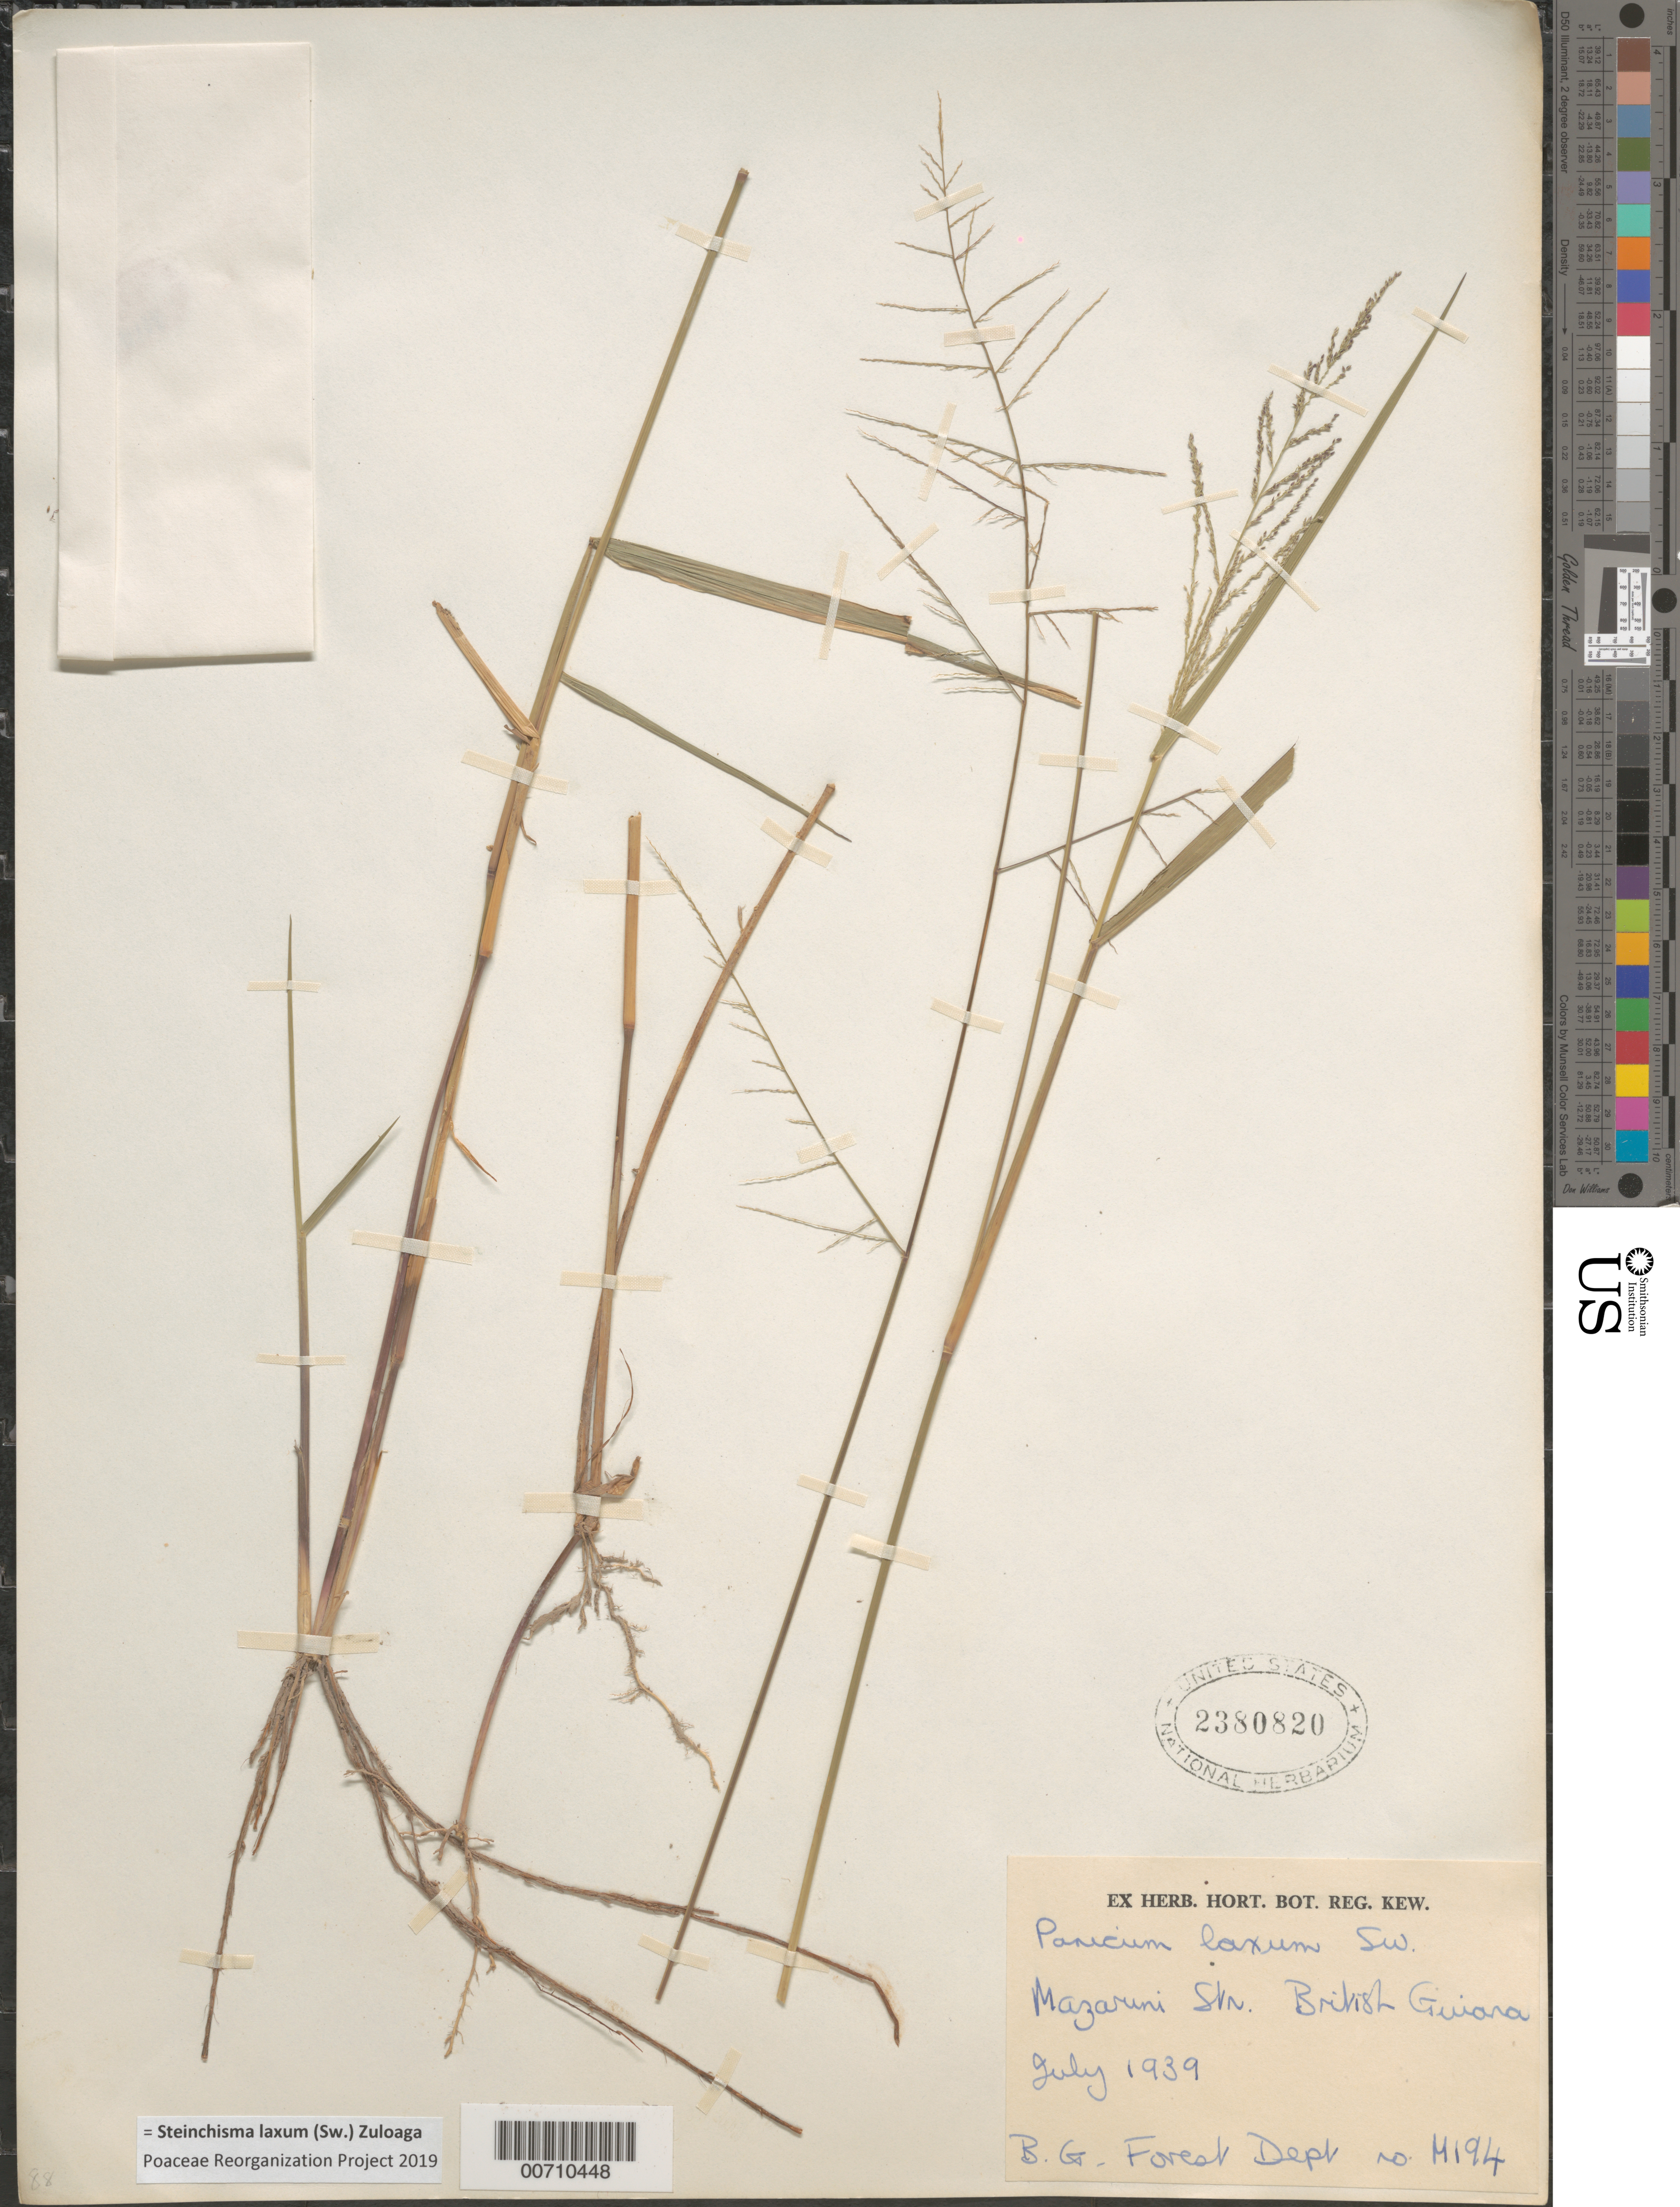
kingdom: Plantae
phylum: Tracheophyta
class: Liliopsida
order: Poales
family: Poaceae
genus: Panicum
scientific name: Panicum laxum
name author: Sw.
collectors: Forest Dept. B. G. & British Guiana Forestry Dept.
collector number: M 194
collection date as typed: Jul-39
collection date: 1939-07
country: Guyana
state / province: Cuyuni-Mazaruni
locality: Mazaruni Station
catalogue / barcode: US 2380820